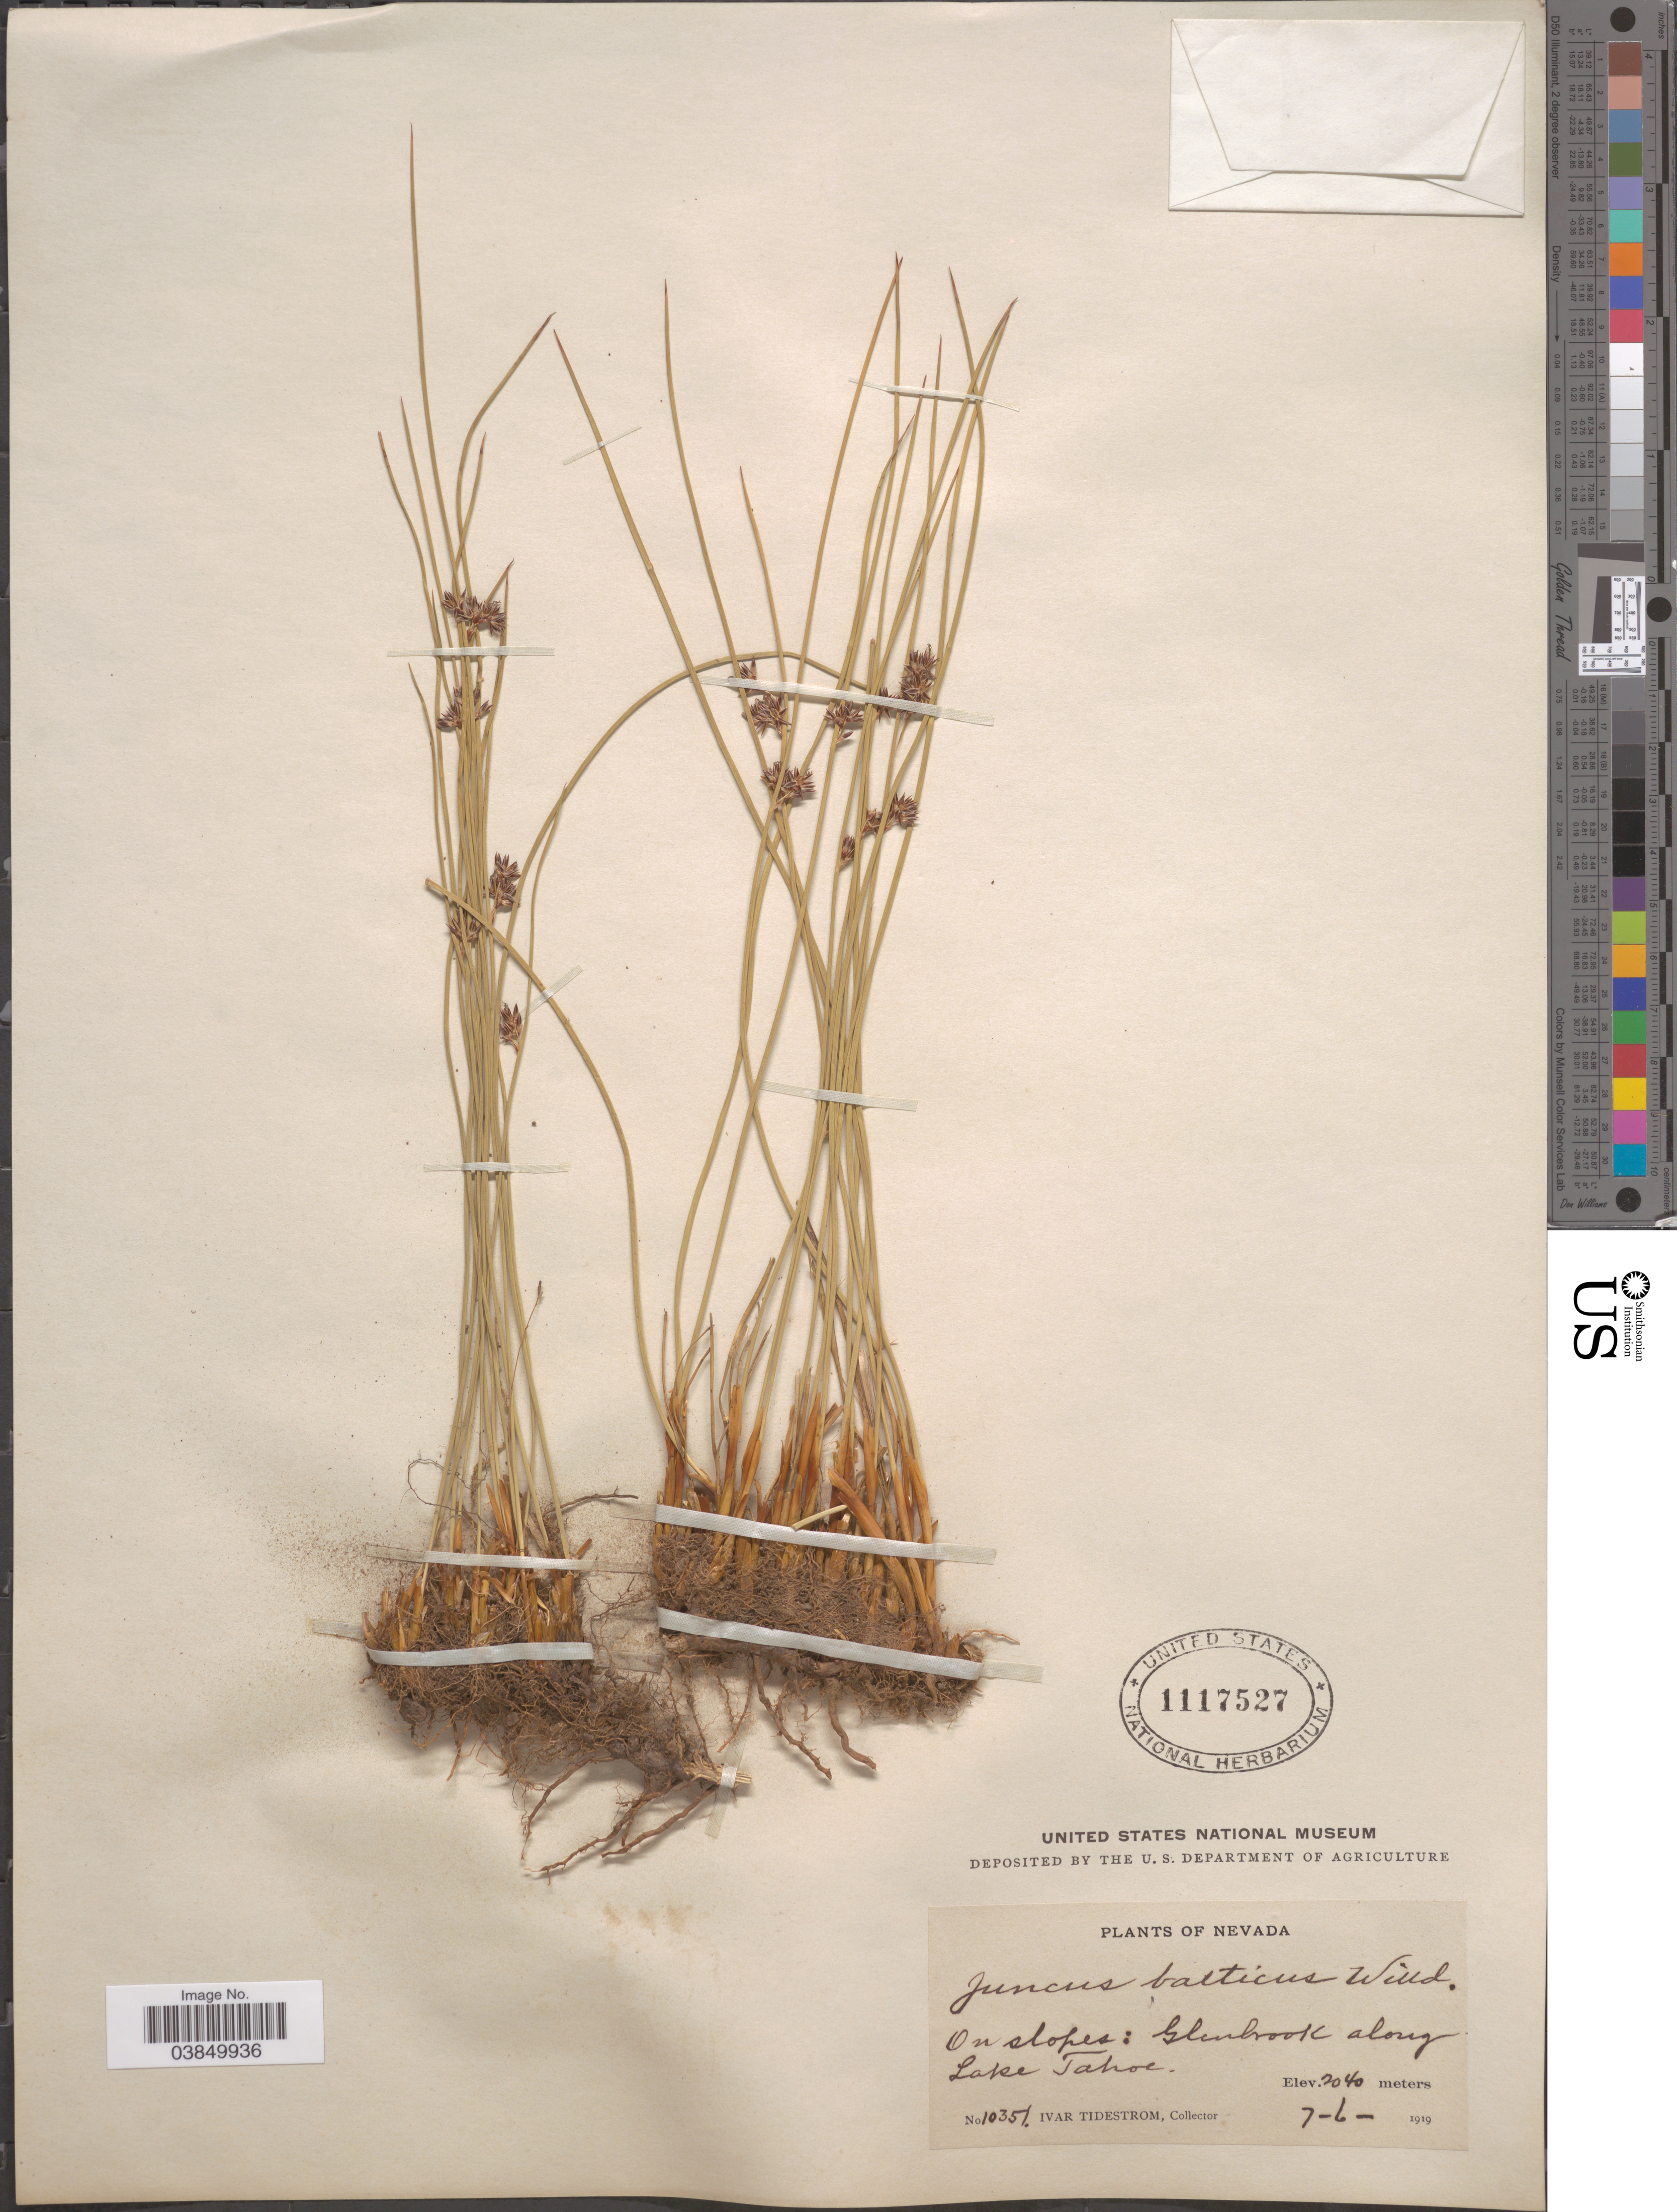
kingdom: Plantae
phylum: Tracheophyta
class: Liliopsida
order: Poales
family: Juncaceae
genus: Juncus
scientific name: Juncus balticus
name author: Willd.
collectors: I. F. Tidestrom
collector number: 10351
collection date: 1919-07-06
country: United States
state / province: Nevada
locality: On slopes: Glenhook along Lake Tahoe.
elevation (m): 2040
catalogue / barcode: US 1117527